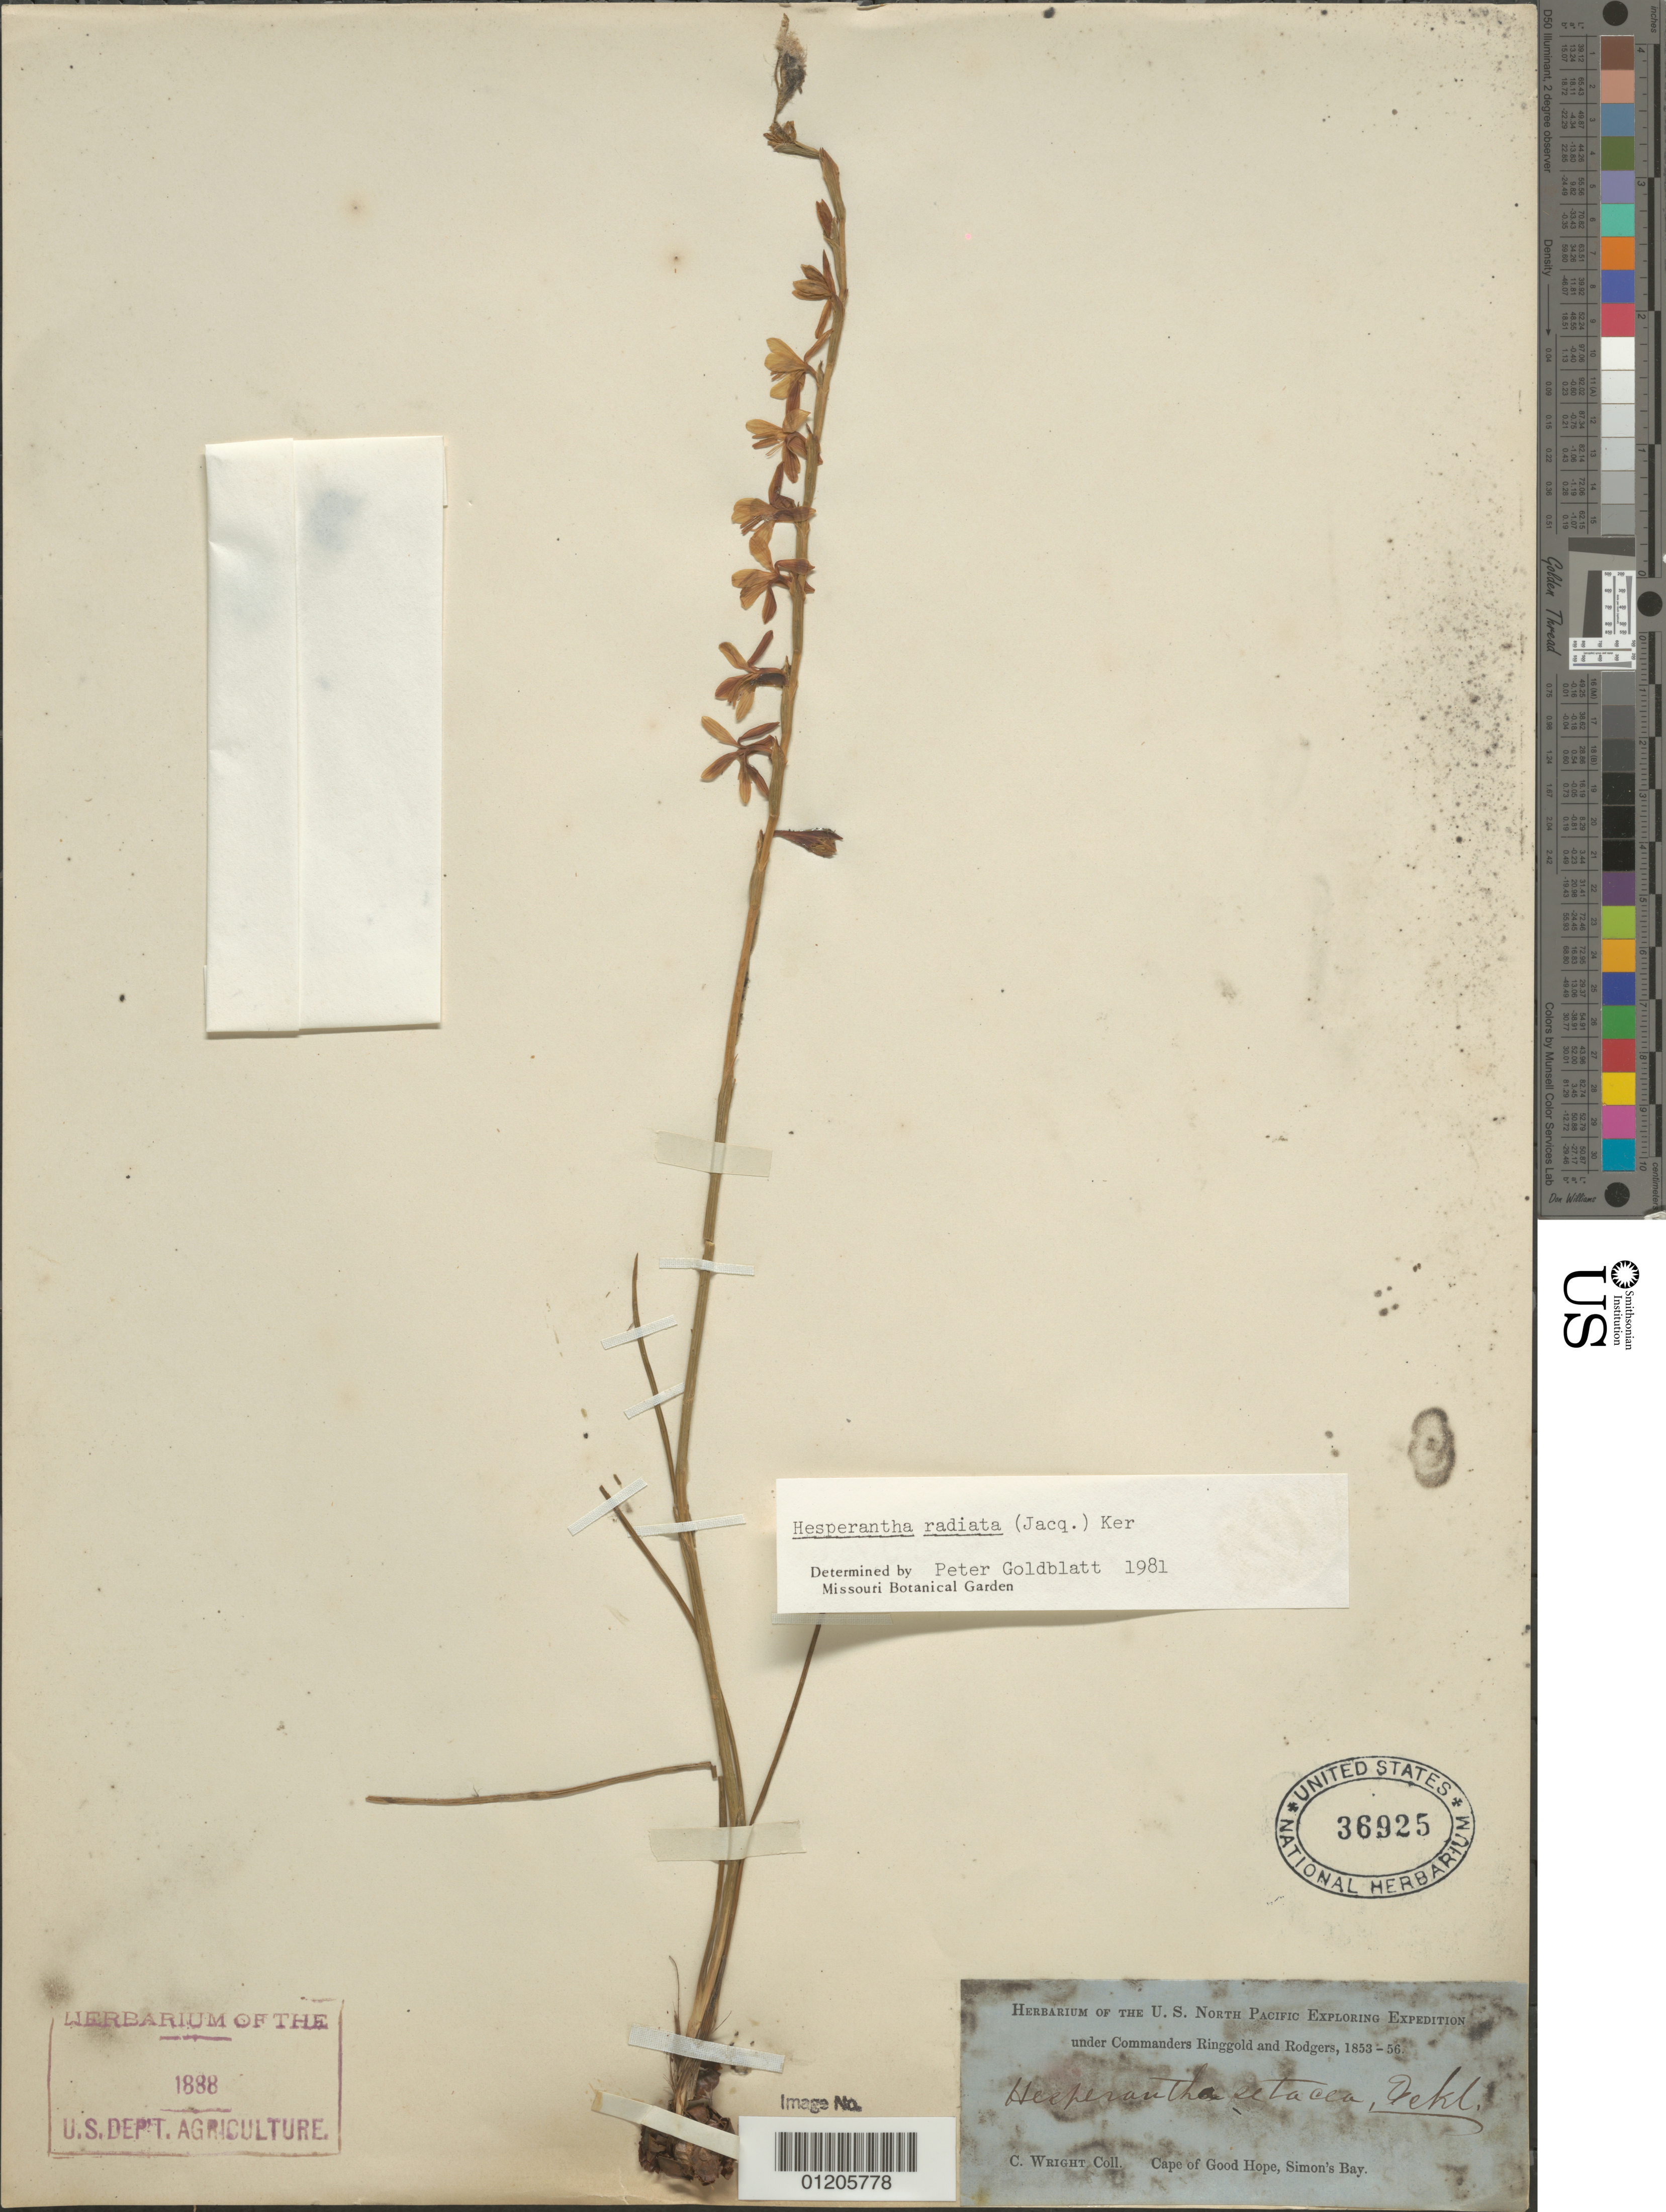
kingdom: Plantae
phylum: Tracheophyta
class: Liliopsida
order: Asparagales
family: Iridaceae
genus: Hesperantha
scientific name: Hesperantha radiata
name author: Ker Gawl.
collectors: C. Wright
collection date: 1853/1856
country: South Africa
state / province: Western Cape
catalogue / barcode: US 36925